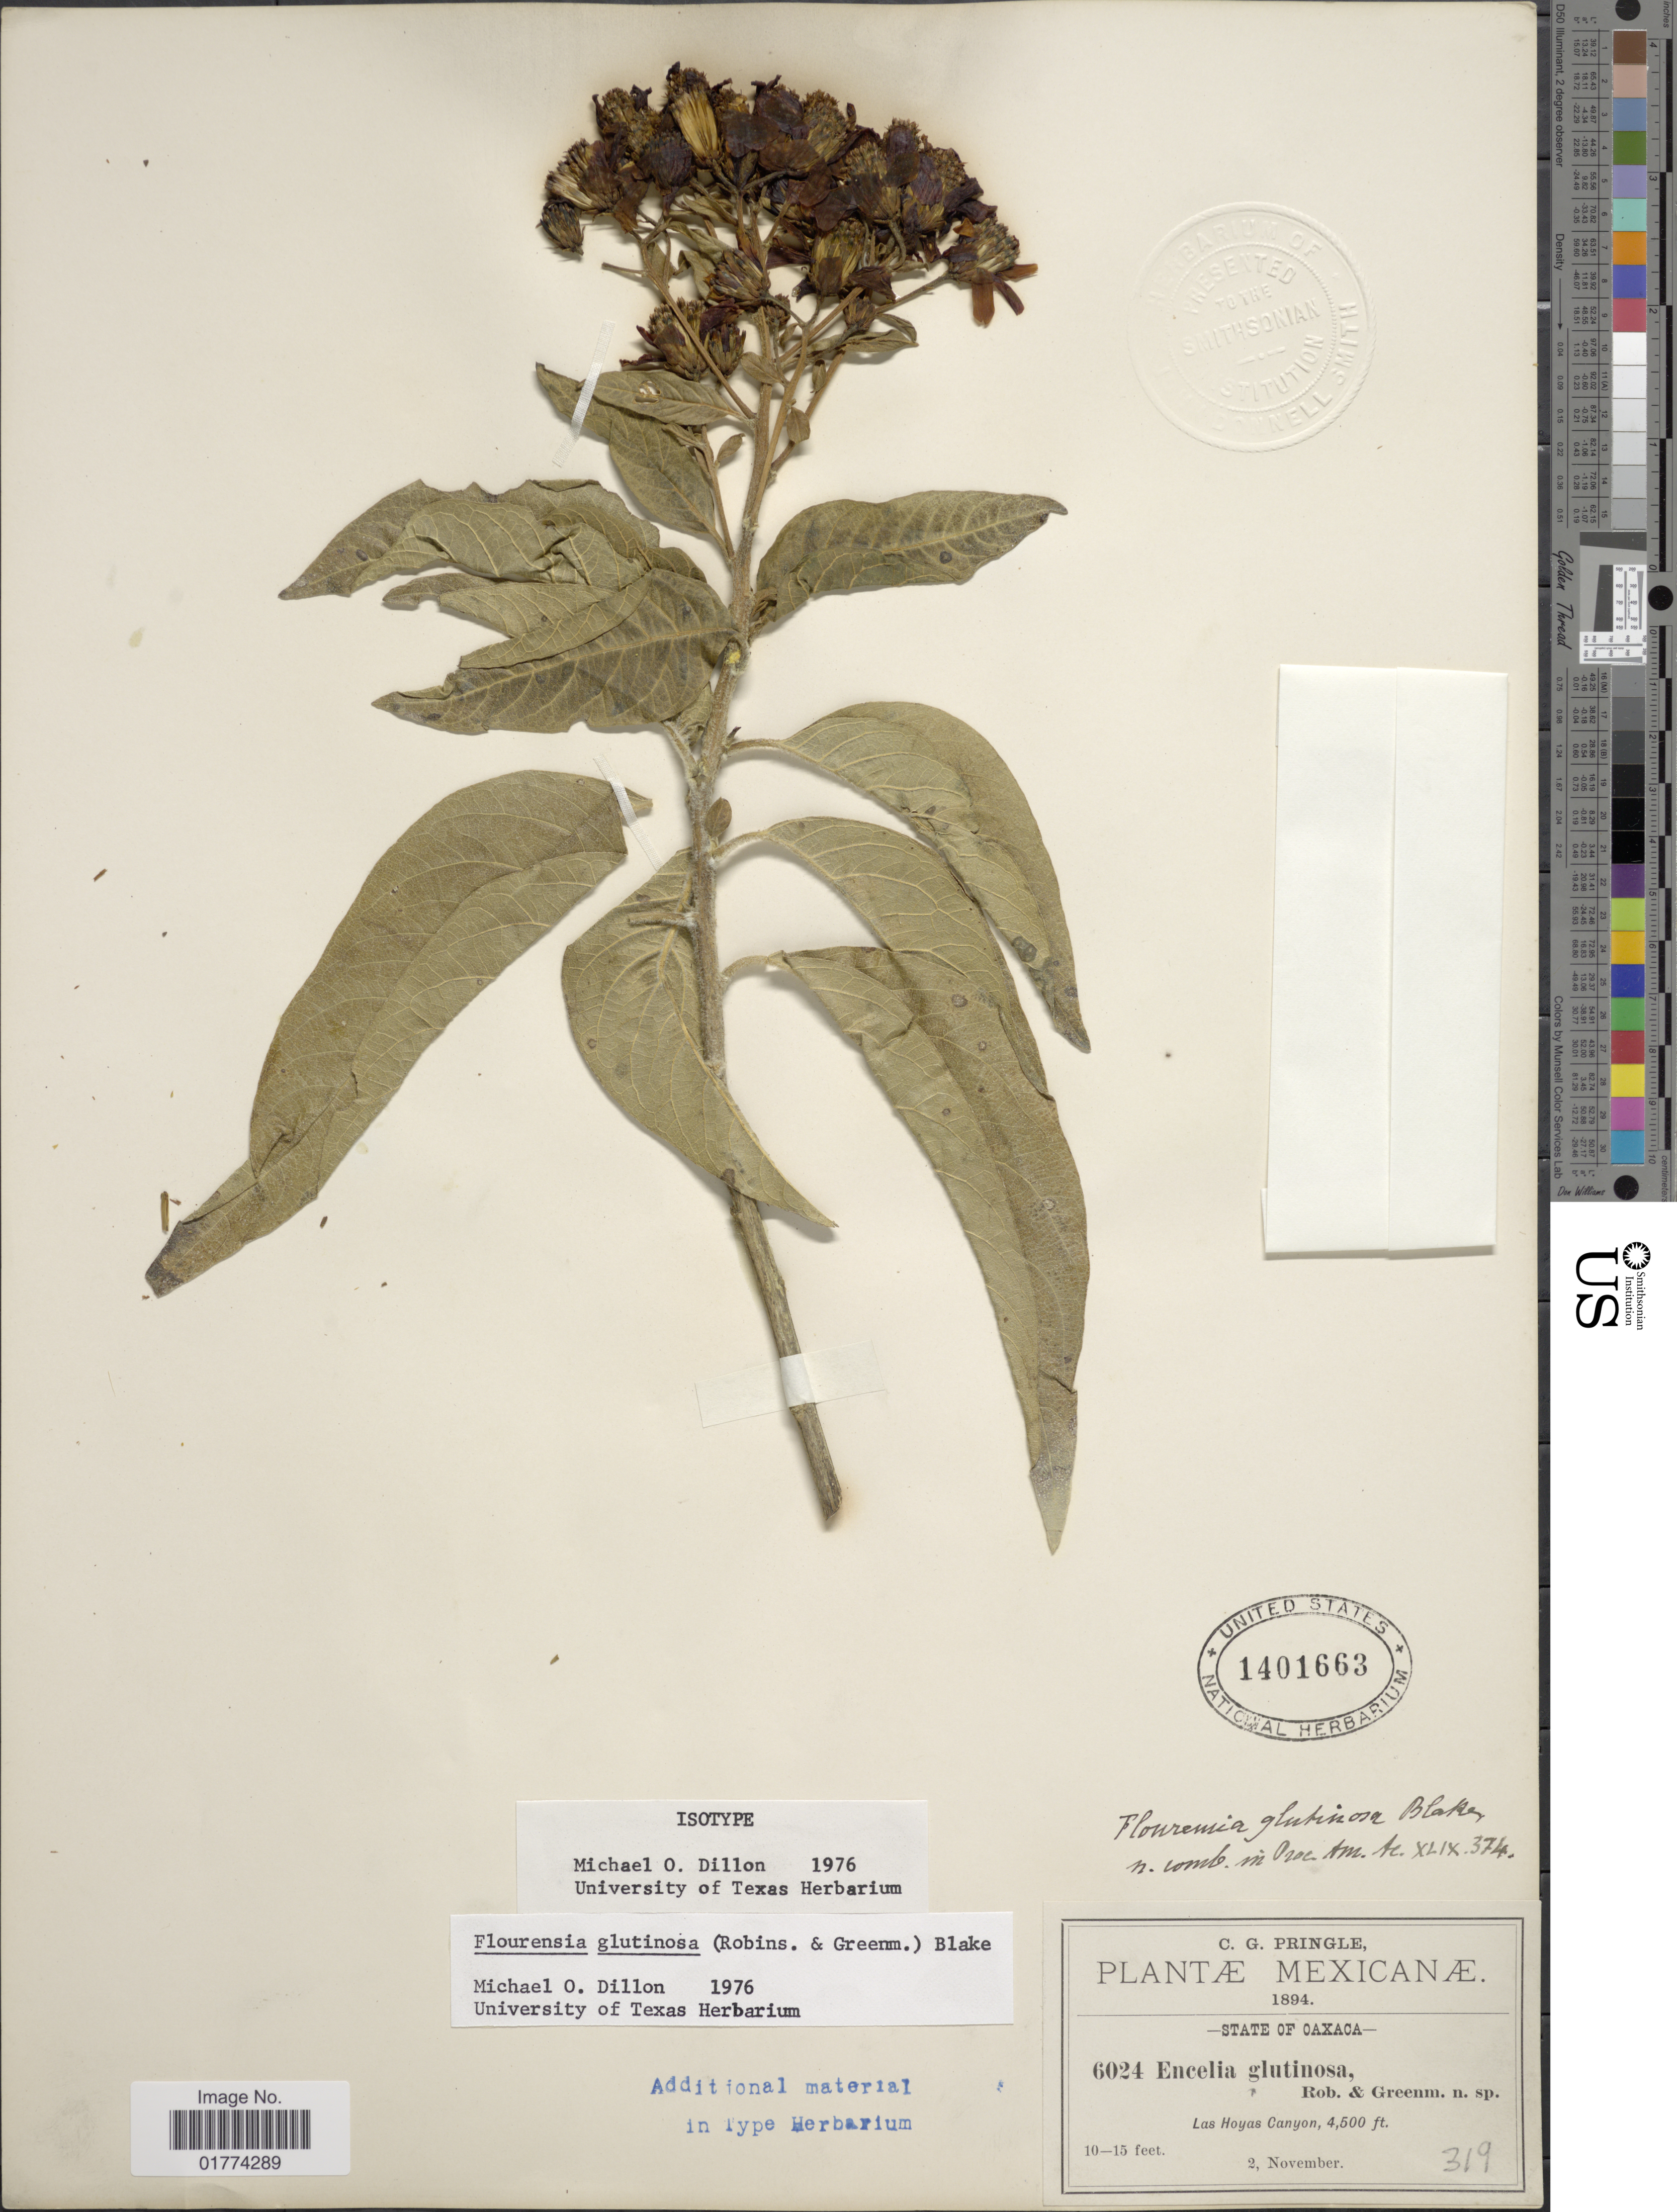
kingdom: Plantae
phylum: Tracheophyta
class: Magnoliopsida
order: Asterales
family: Asteraceae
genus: Flourensia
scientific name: Flourensia glutinosa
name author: (B.L. Rob. & Greenm.) S.F. Blake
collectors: C. G. Pringle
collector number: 319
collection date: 1894-11-02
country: Mexico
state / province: Oaxaca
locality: Las Hoyas Canyon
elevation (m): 1372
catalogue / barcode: US 1401663